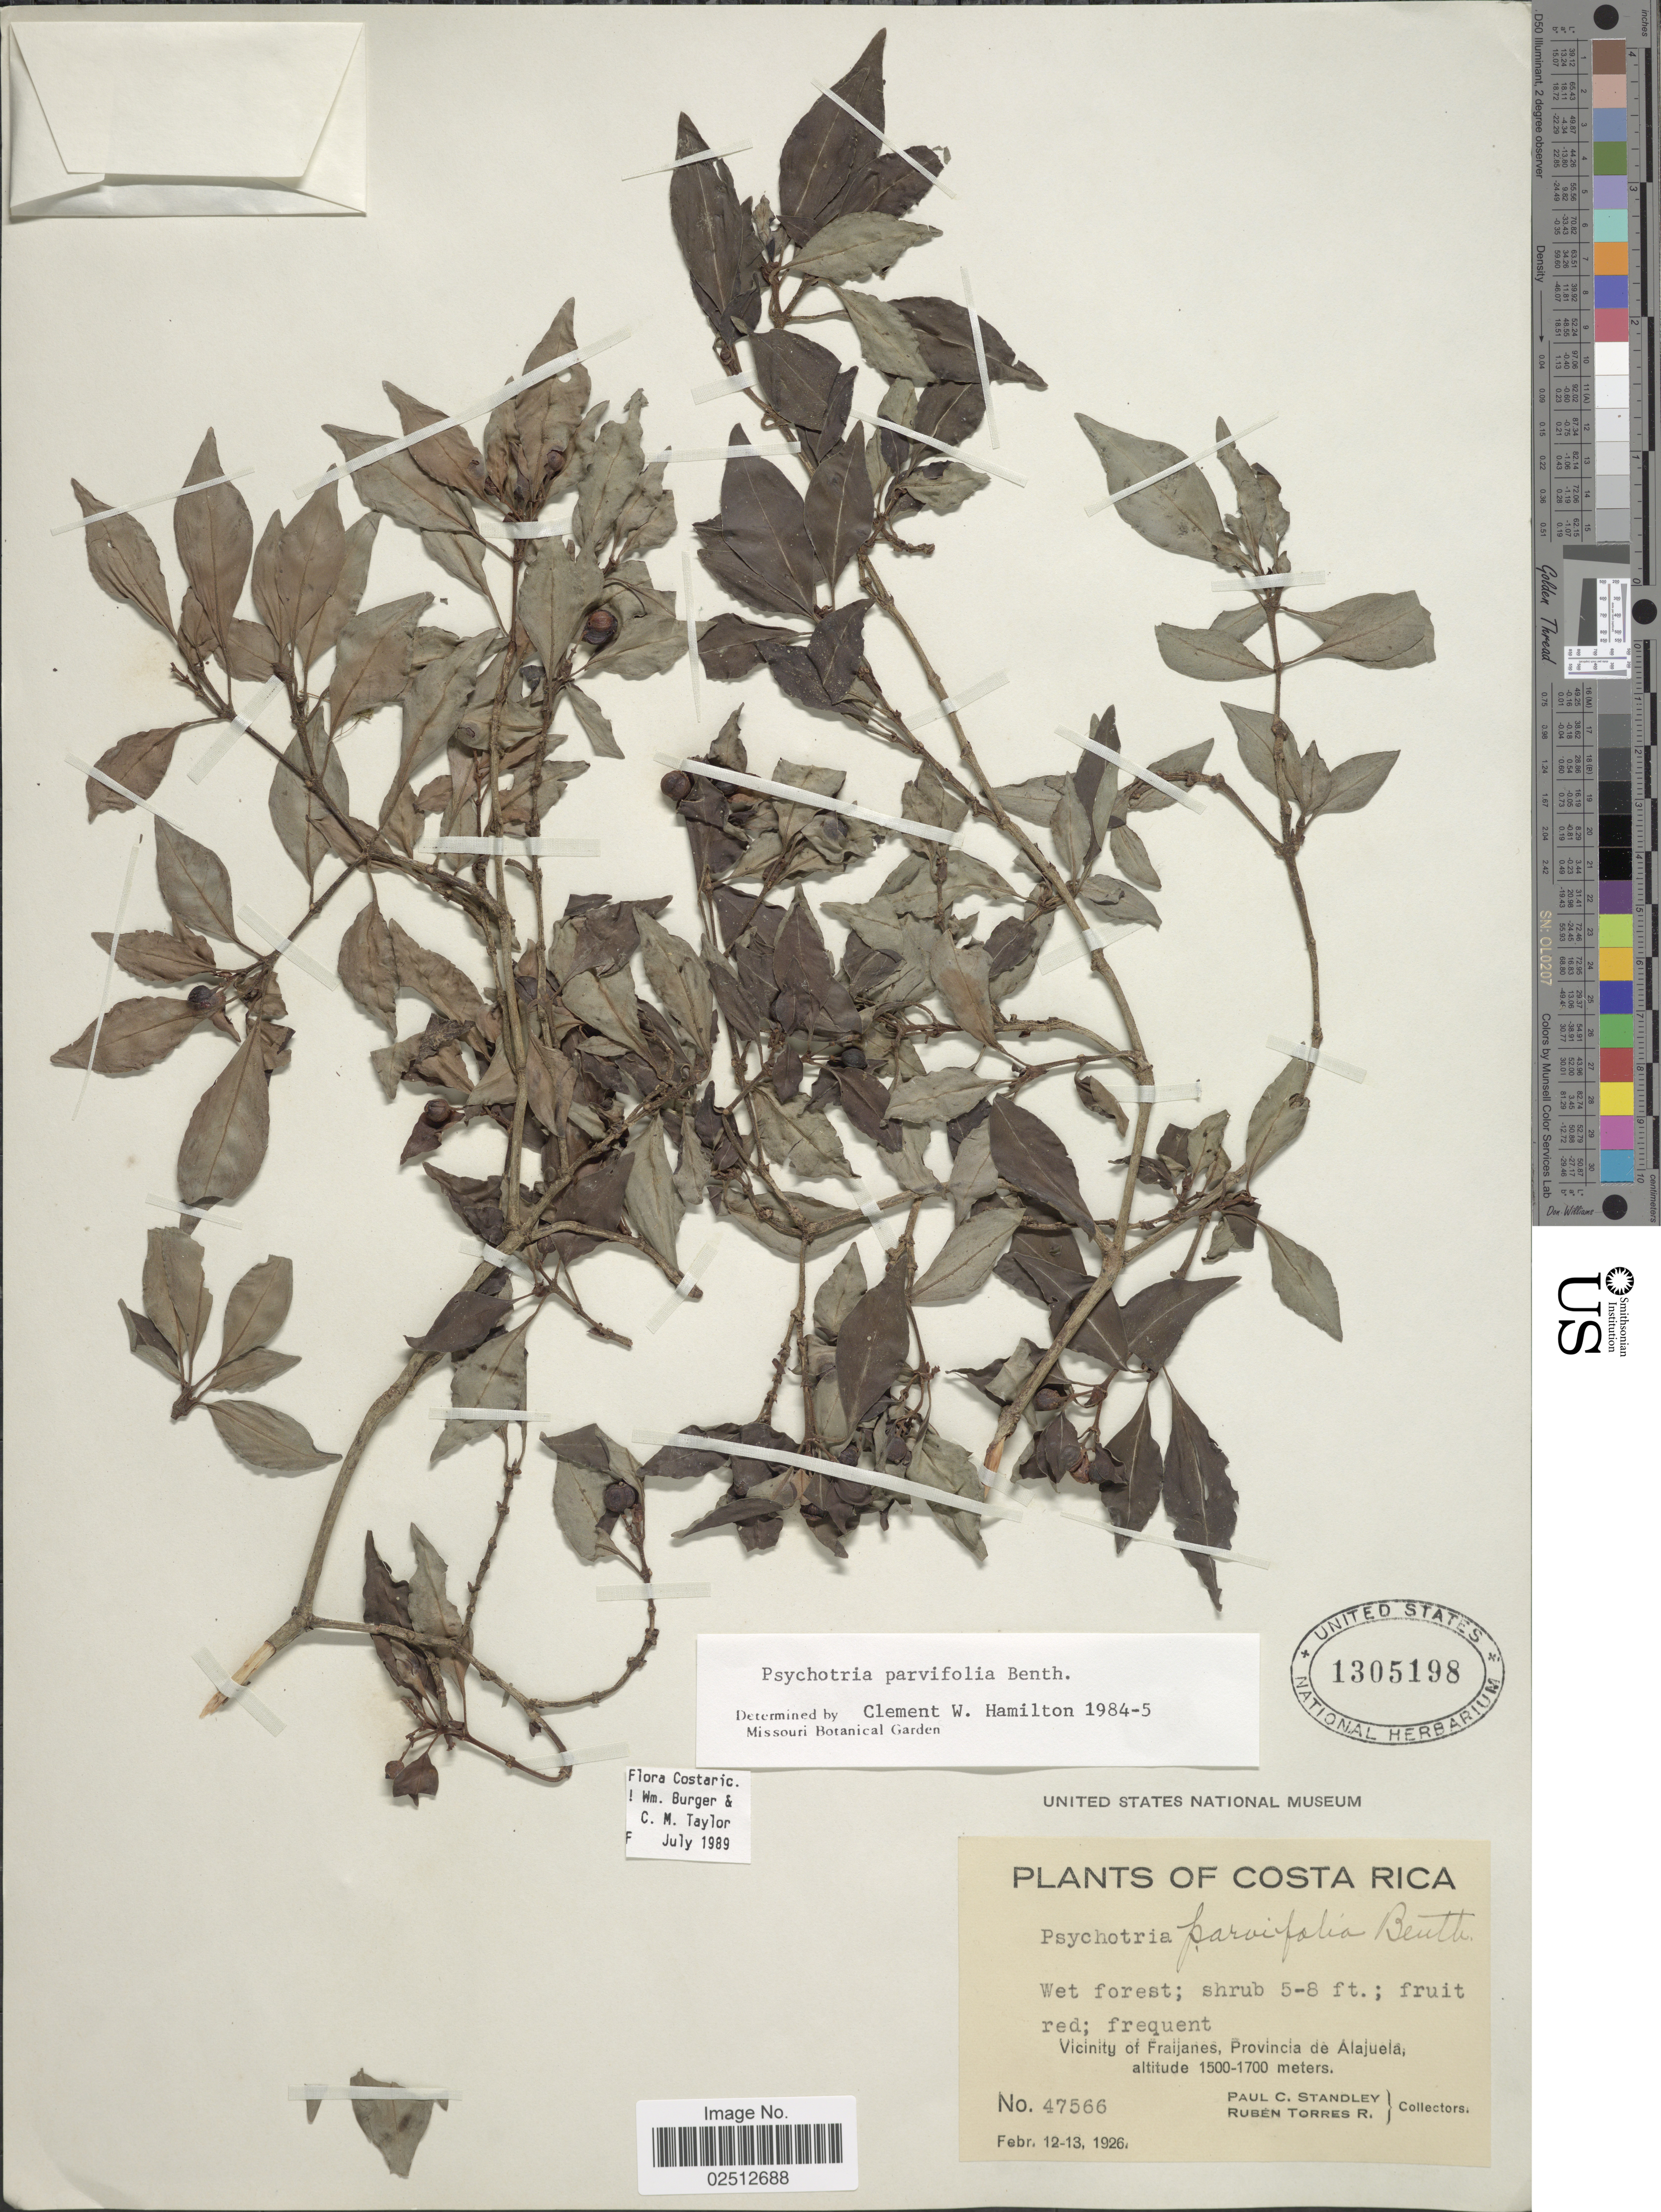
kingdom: Plantae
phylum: Tracheophyta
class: Magnoliopsida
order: Gentianales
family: Rubiaceae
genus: Psychotria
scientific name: Psychotria parvifolia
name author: Benth. ex Oerst.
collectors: P. C. Standley & R. Torres Rojas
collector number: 47566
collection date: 1926-02-12/1926-02-13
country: Costa Rica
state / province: Alajuela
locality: Vicinity of Fraijanes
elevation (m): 1500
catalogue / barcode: US 1305198